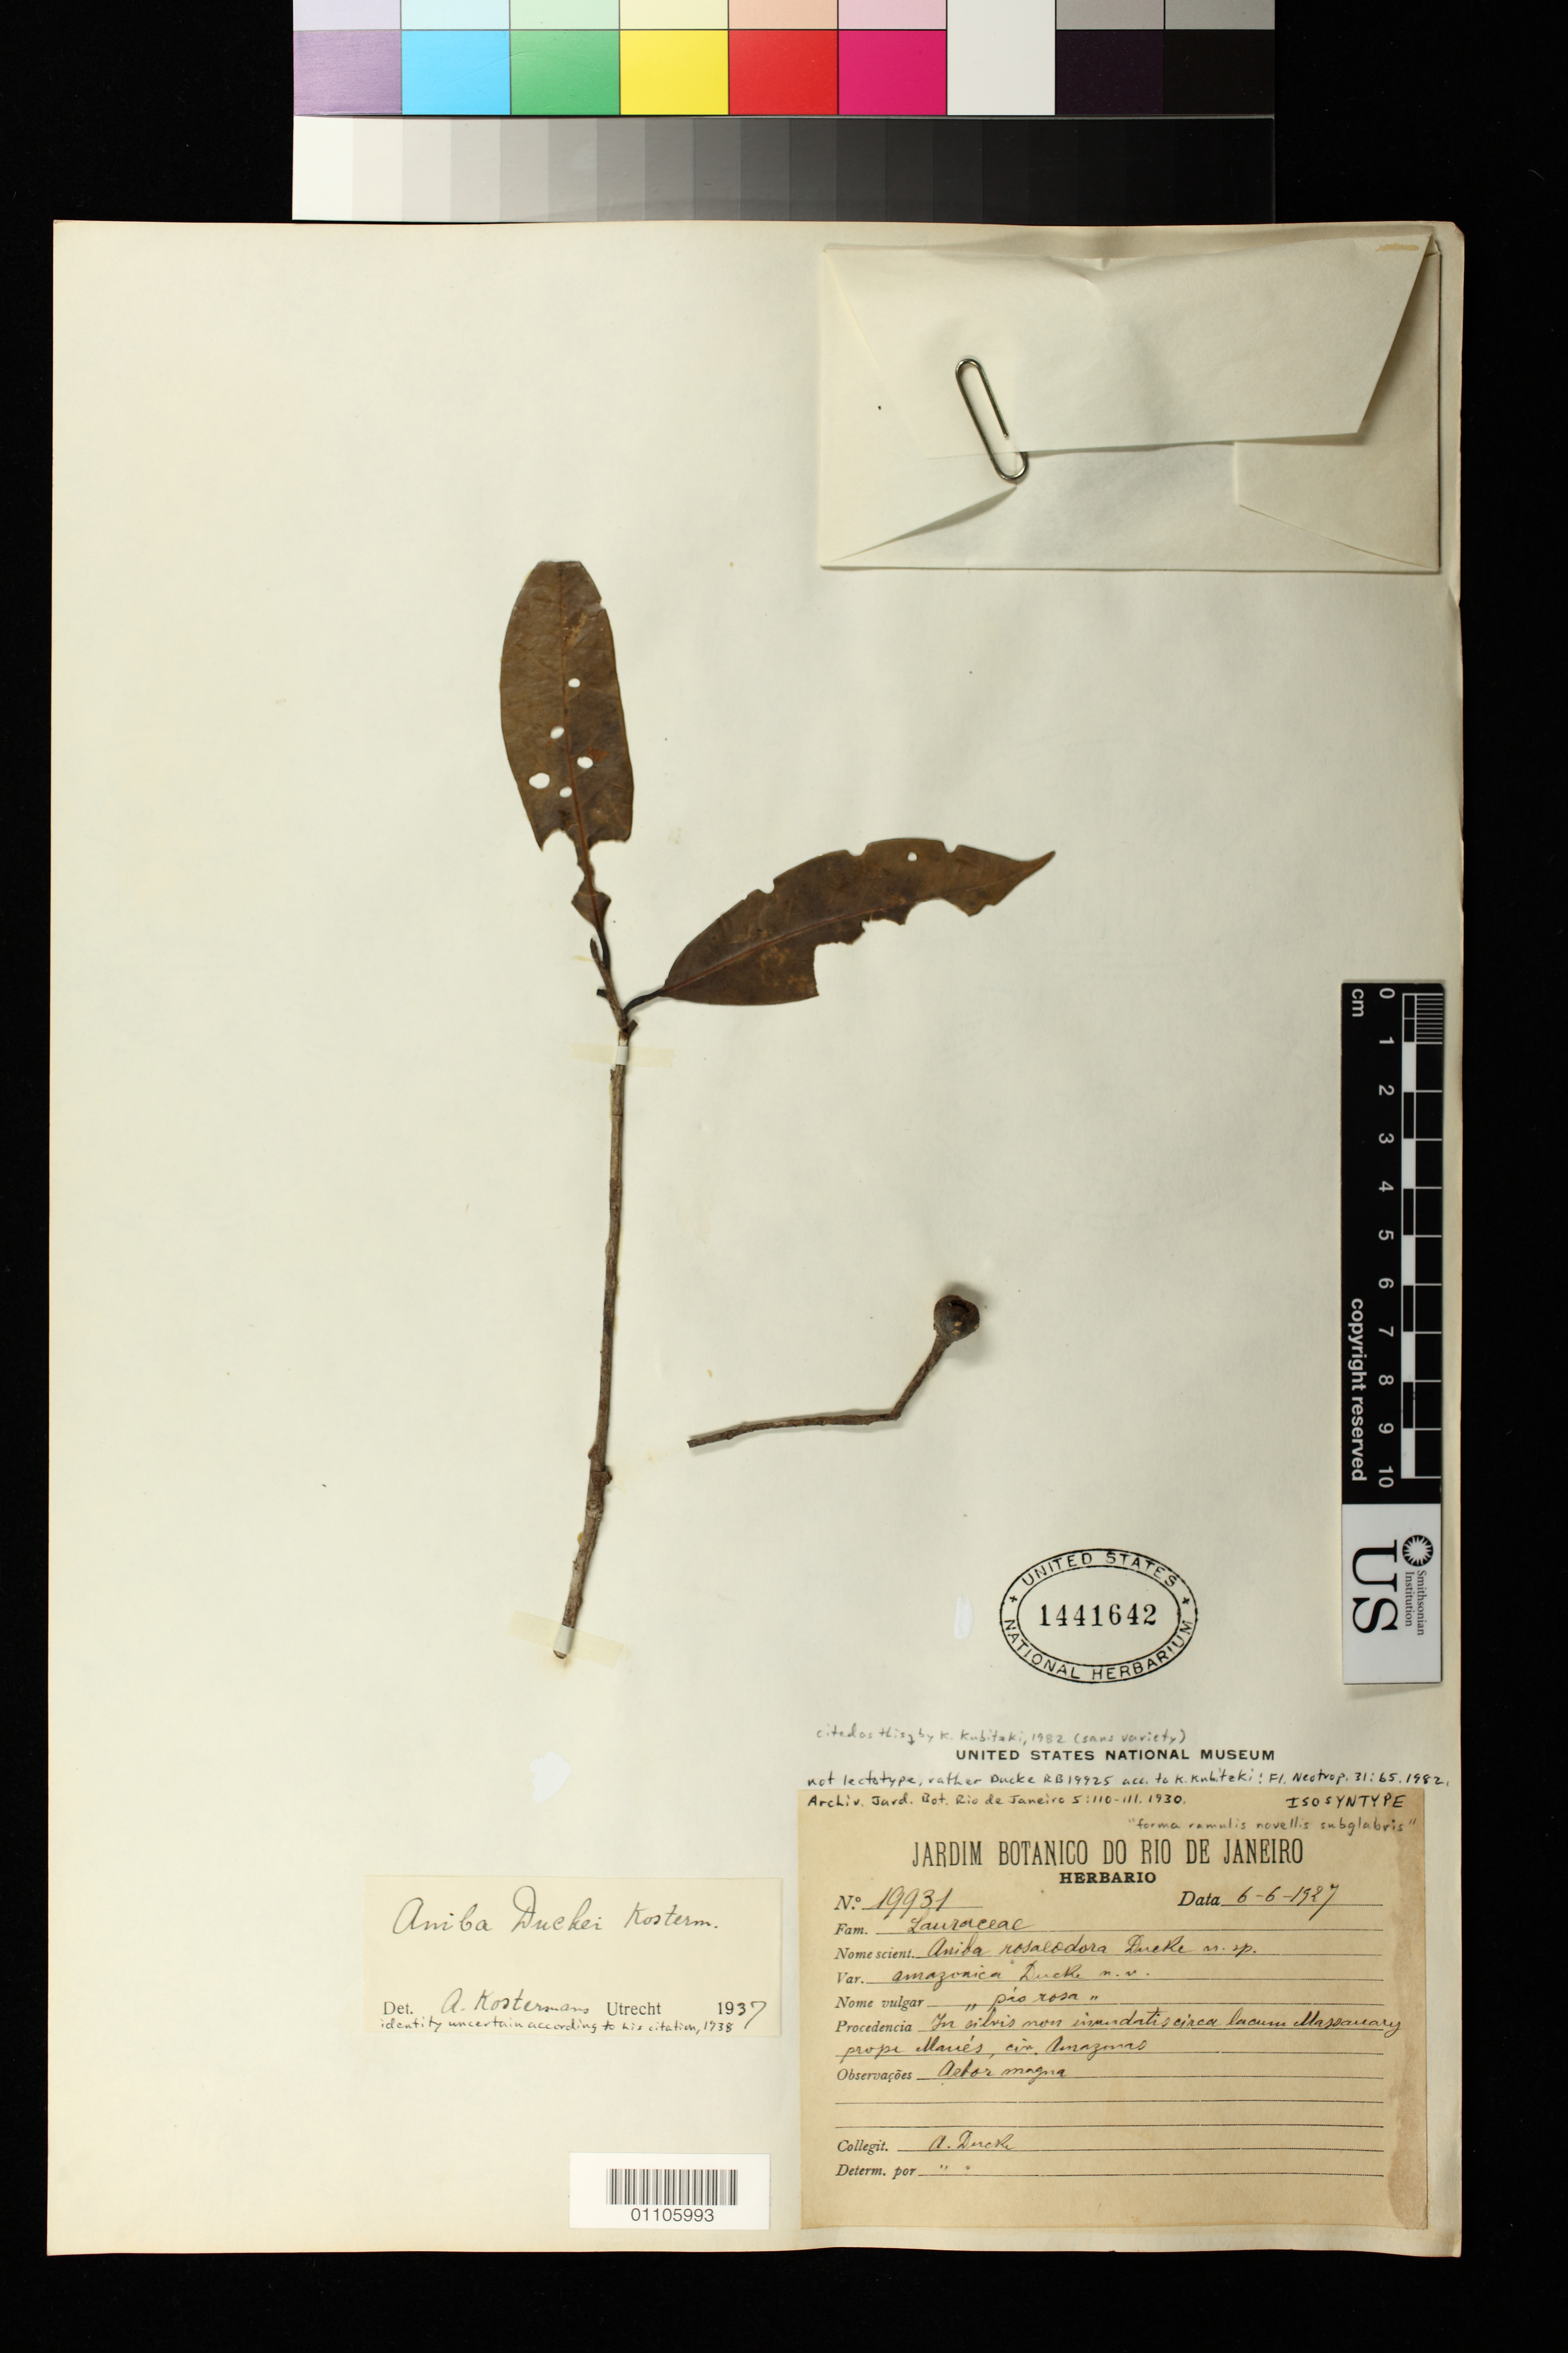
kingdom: Plantae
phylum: Tracheophyta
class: Magnoliopsida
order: Laurales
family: Lauraceae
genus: Aniba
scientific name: Aniba rosaeodora var. amazonica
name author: Ducke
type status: Isosyntype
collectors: A. Ducke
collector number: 19931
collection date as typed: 06 Jun 1927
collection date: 1927-06-06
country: Brazil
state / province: Amazonas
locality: Circa lacum Massauary prope Maués, civ. Amazonas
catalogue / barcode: US 1441642